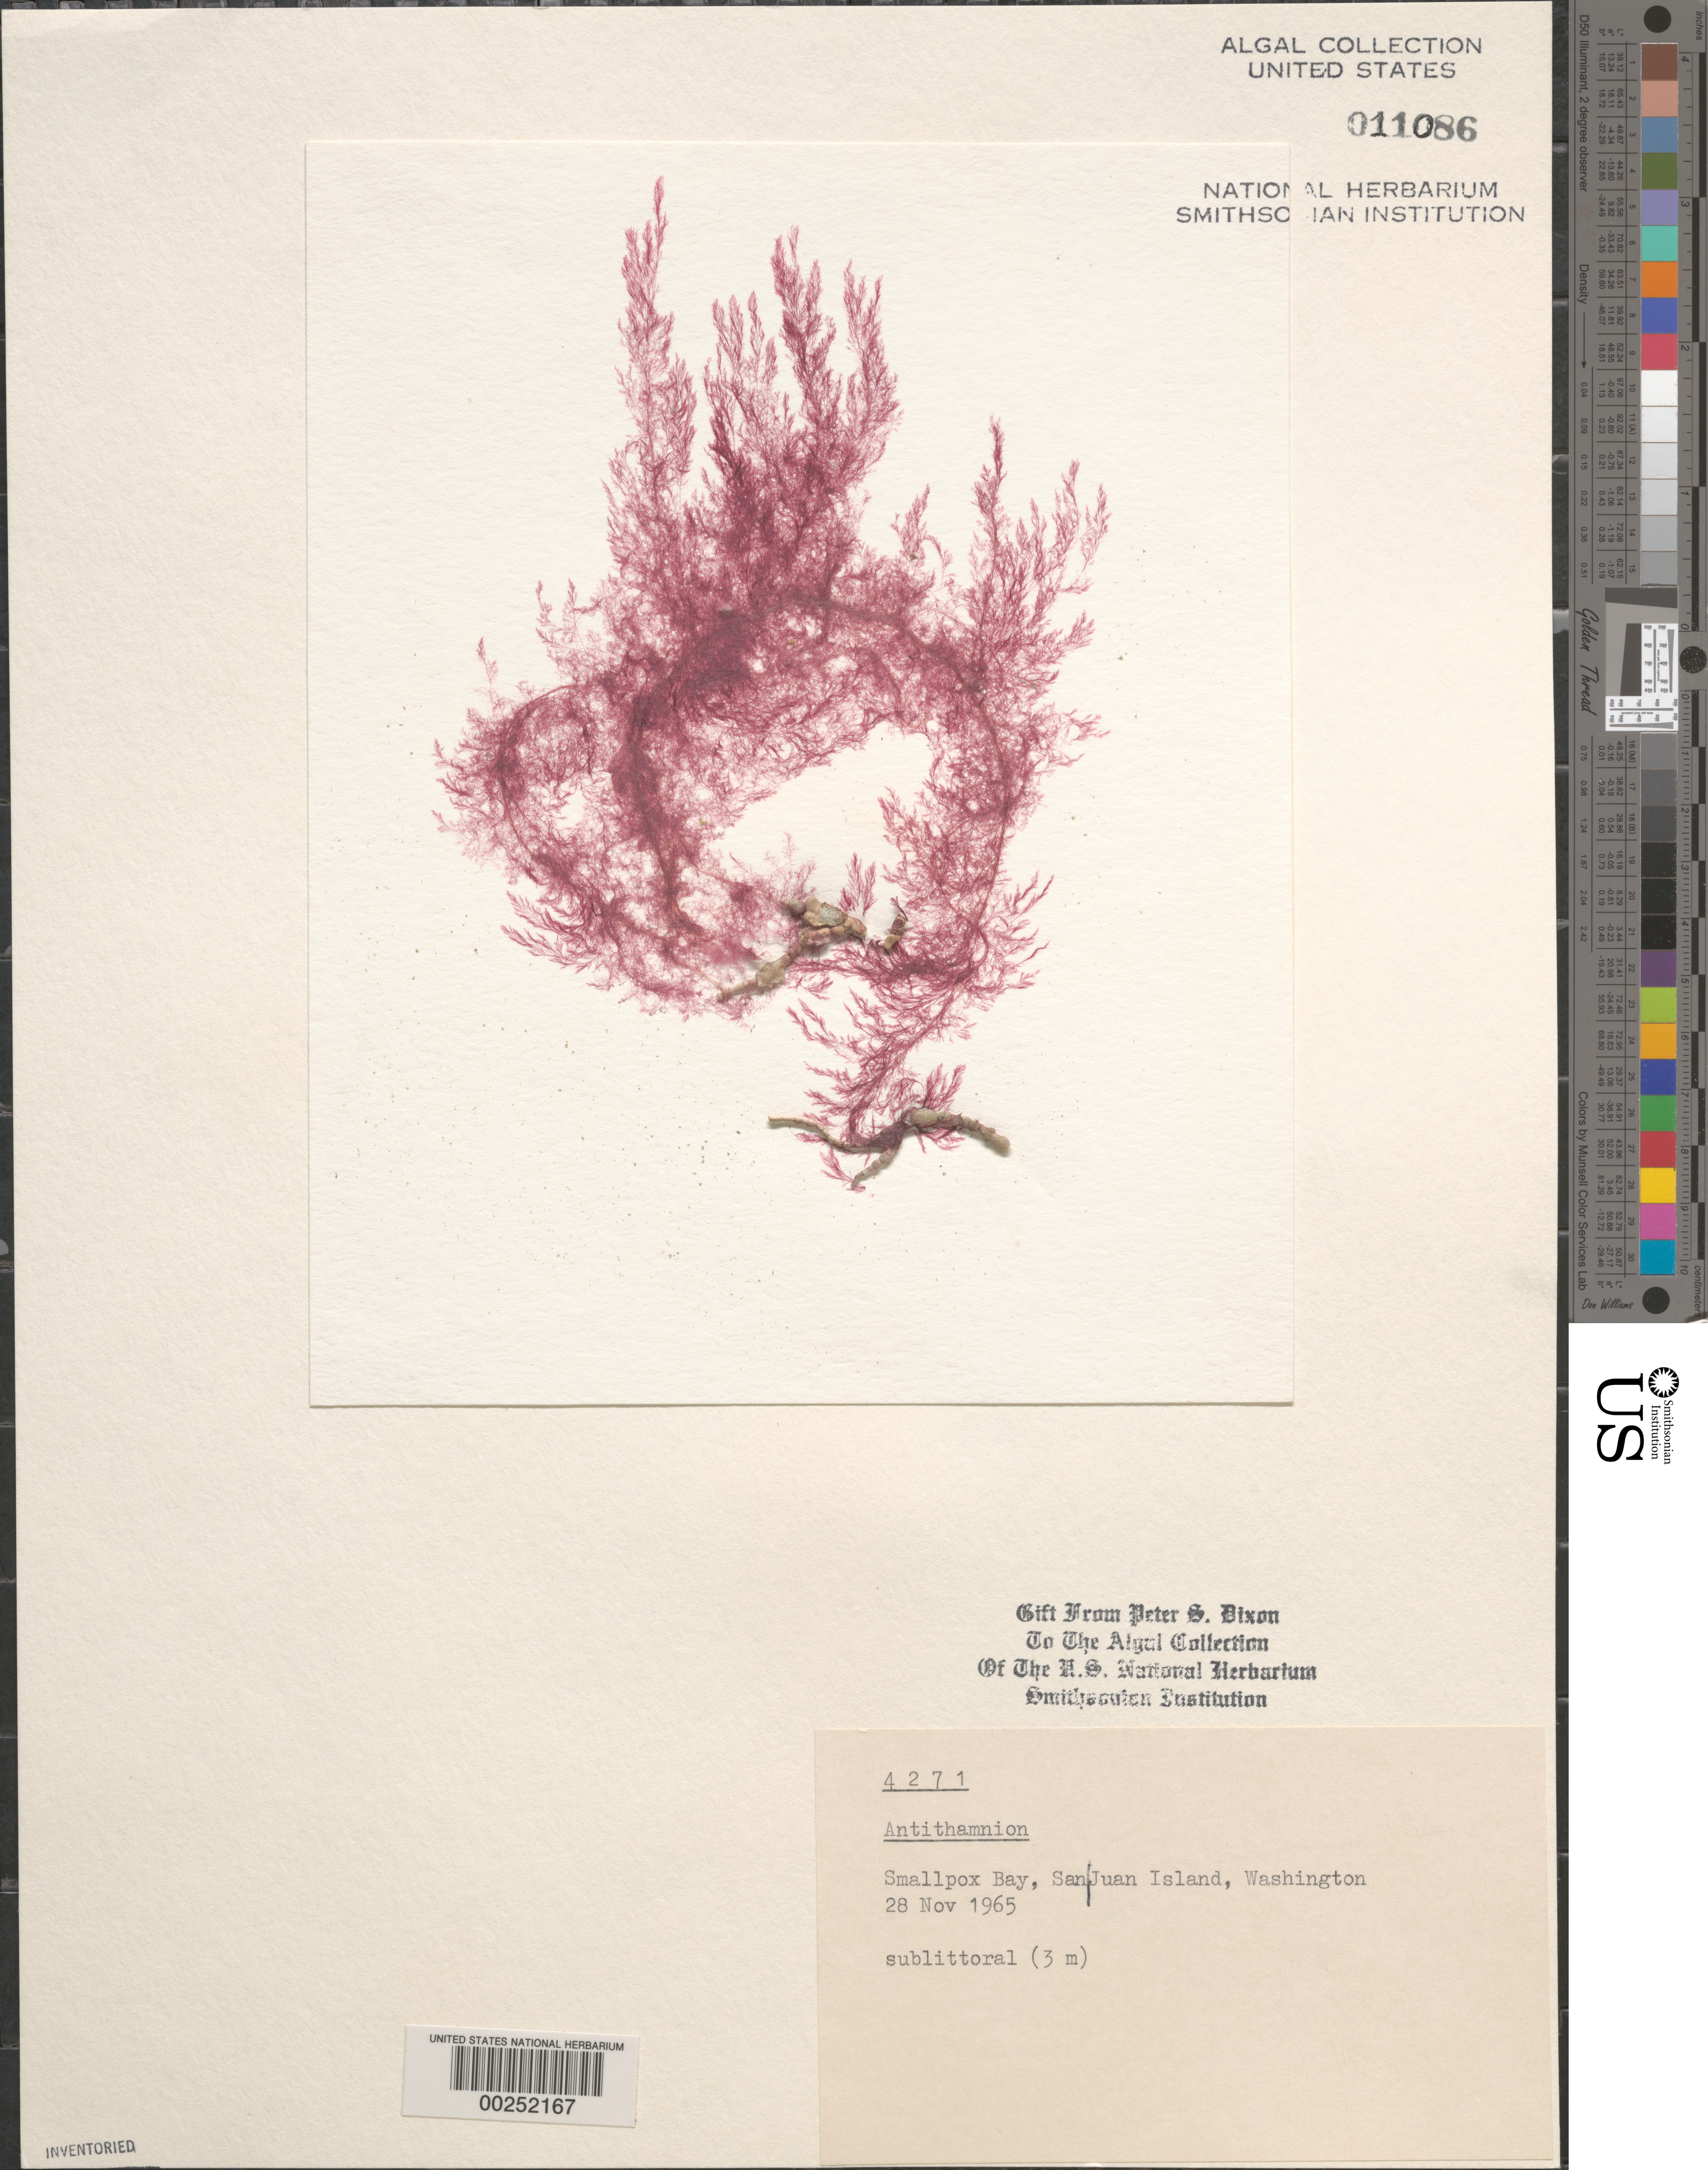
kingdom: Plantae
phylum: Rhodophyta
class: Florideophyceae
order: Ceramiales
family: Ceramiaceae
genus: Antithamnion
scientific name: Antithamnion sp.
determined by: Dixon, P. S.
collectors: P. S. Dixon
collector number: PSD 4271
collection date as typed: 28 Nov 1965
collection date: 1965-11-28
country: United States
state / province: Washington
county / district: San Juan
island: San Juan Island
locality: Smallpox Bay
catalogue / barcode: US 11086